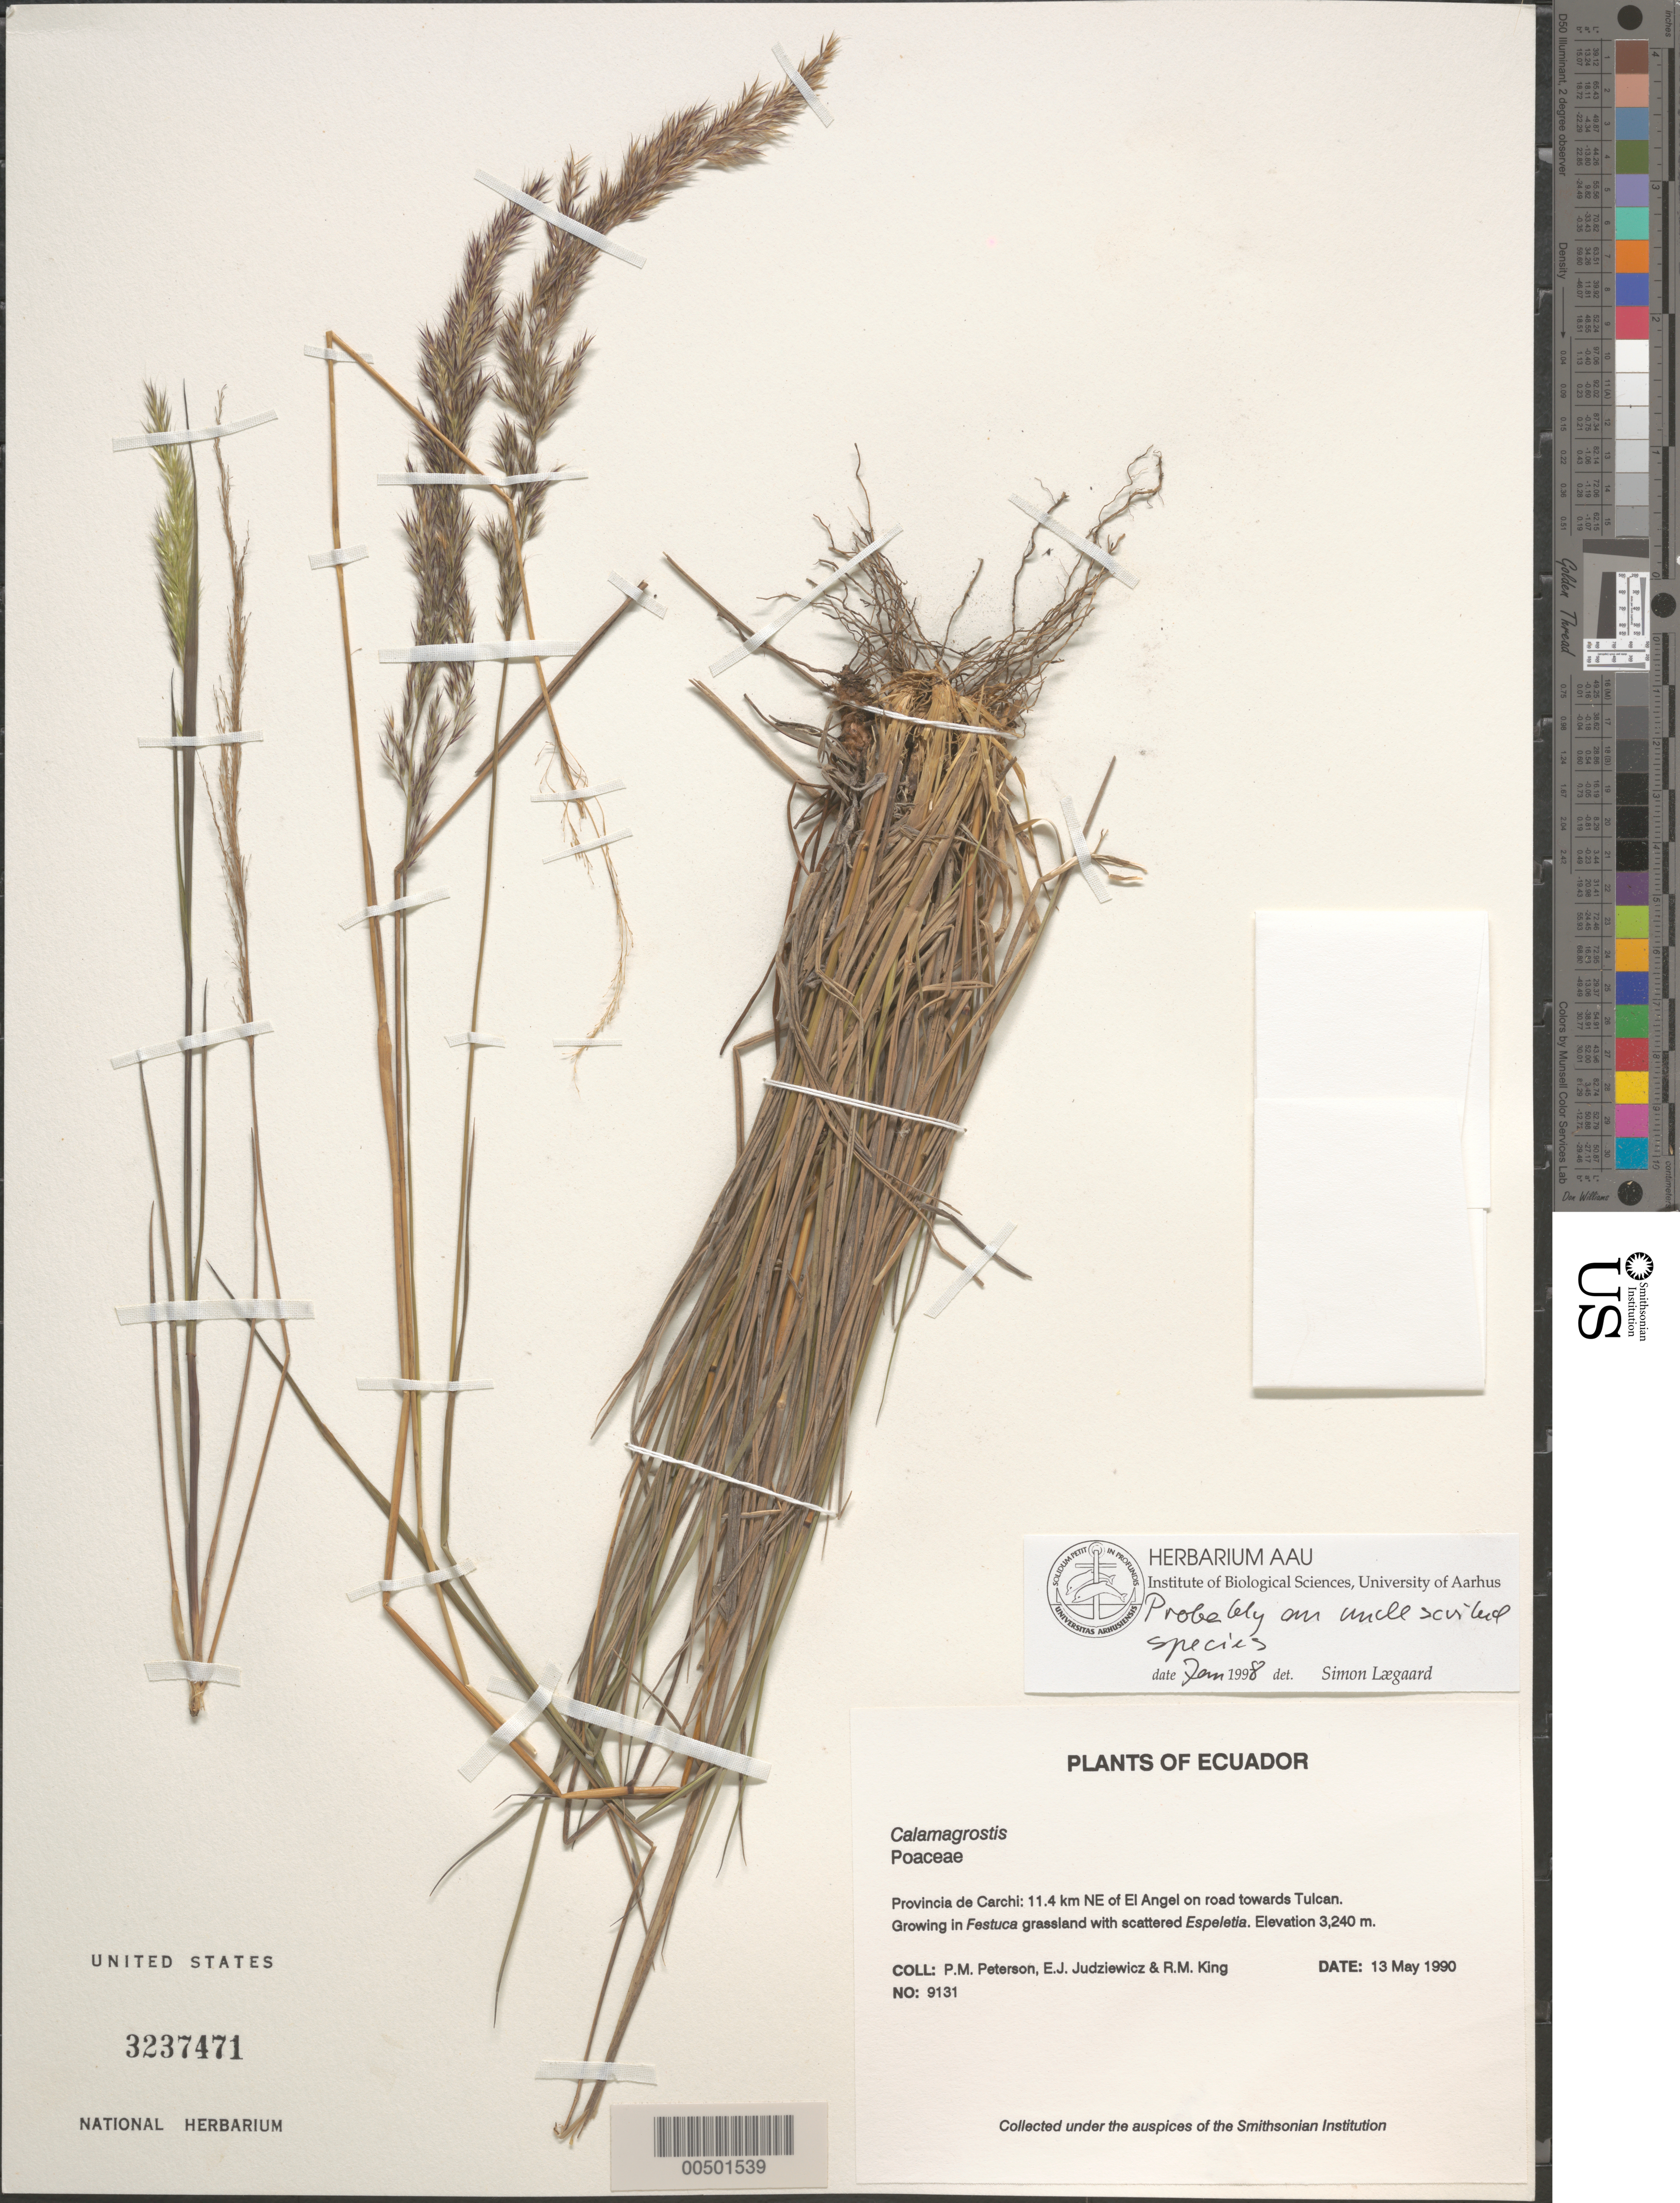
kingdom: Plantae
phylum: Tracheophyta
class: Liliopsida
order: Poales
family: Poaceae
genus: Calamagrostis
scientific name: Calamagrostis sp.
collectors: P. M. Peterson, E. J. Judziewicz & R. M. King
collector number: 09131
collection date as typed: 13 May 1990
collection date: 1990-05-13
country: Ecuador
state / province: Carchi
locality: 11.4 km NE of El Angel on road towards Tulcan.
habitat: Growing in Festuca grassland with scattered Espeletia.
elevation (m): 3240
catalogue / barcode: US 3237471